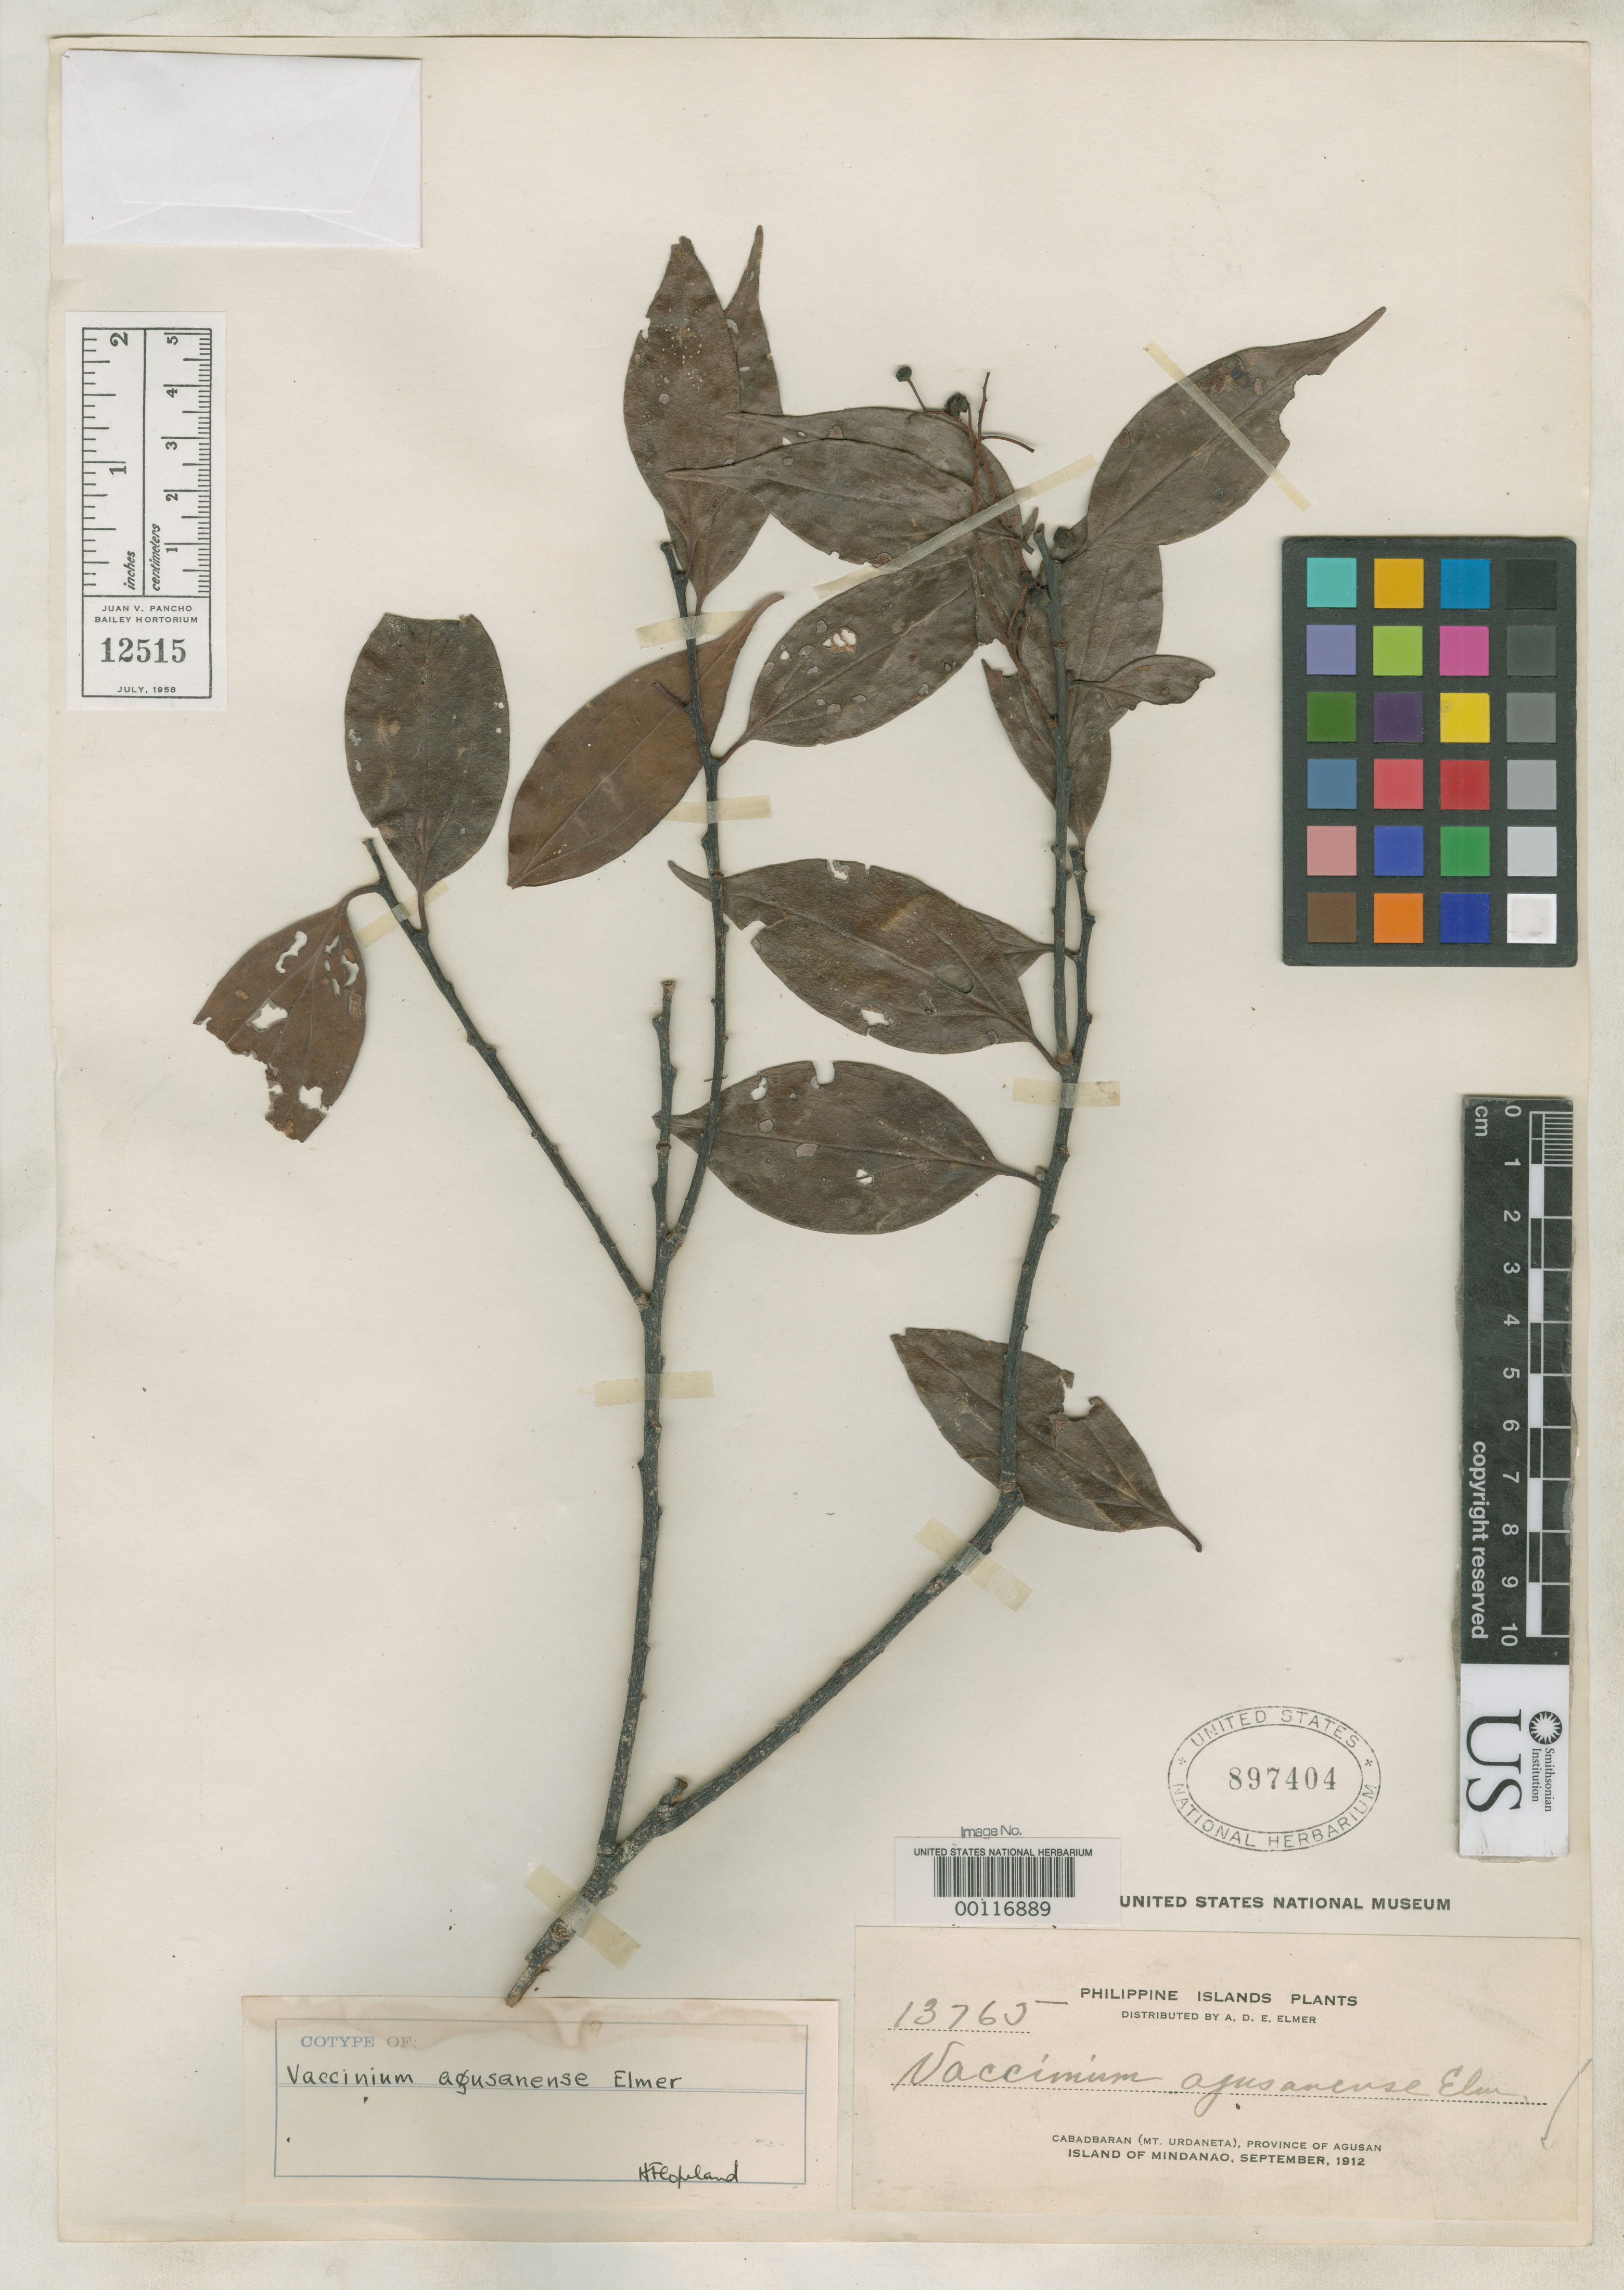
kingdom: Plantae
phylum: Tracheophyta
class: Magnoliopsida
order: Ericales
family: Ericaceae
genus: Vaccinium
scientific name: Vaccinium agusanense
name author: Elmer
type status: Isotype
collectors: A. D. E. Elmer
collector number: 13765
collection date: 1912-07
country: Philippines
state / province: Caraga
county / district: Agusan del Norte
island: Mindanao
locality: Cabadbaran (Mt. Urdaneta), province of Agusan, Island of Mindanao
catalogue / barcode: US 879404